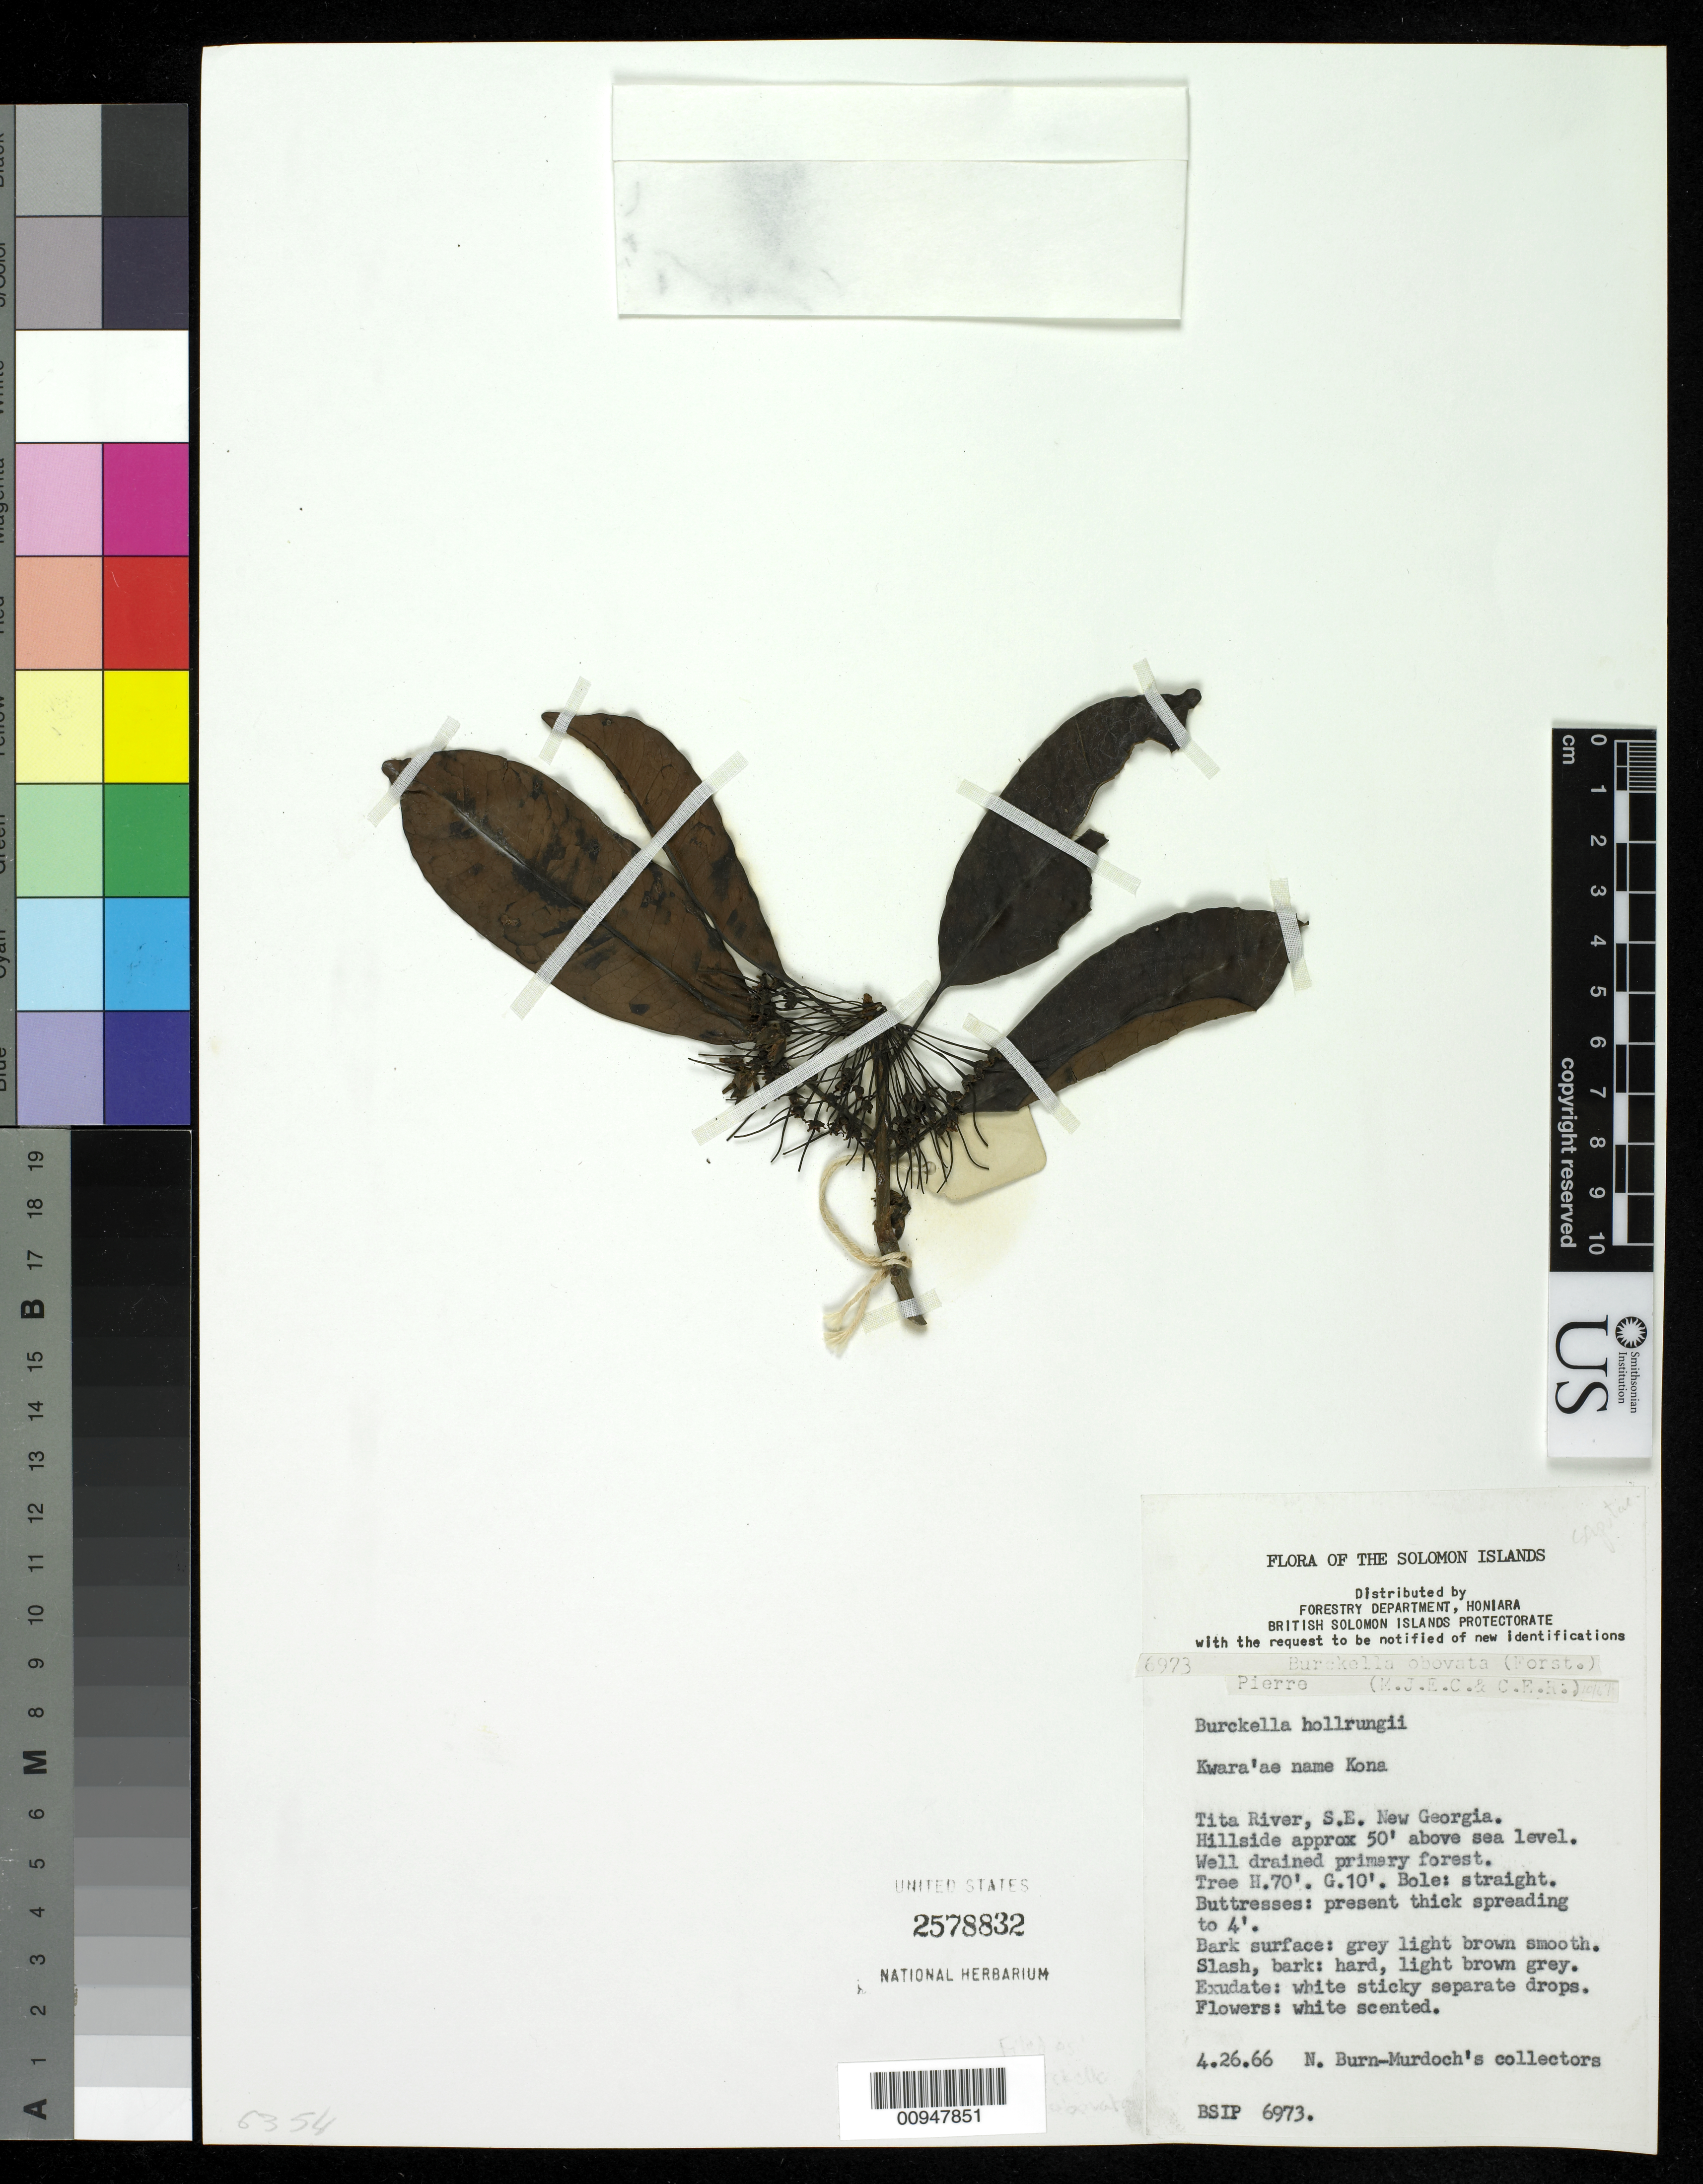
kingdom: Plantae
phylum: Tracheophyta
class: Magnoliopsida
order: Ericales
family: Sapotaceae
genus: Burckella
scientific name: Burckella obovata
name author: (G. Forst.) Pierre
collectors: N. Burn-Murdoch's collectors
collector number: BSIP 6973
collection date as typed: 26 Apr 1966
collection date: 1966-04-26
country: Solomon Islands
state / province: Western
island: New Georgia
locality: Tita River, SE New Georgia, Solomon I.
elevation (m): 15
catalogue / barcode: US 2578832